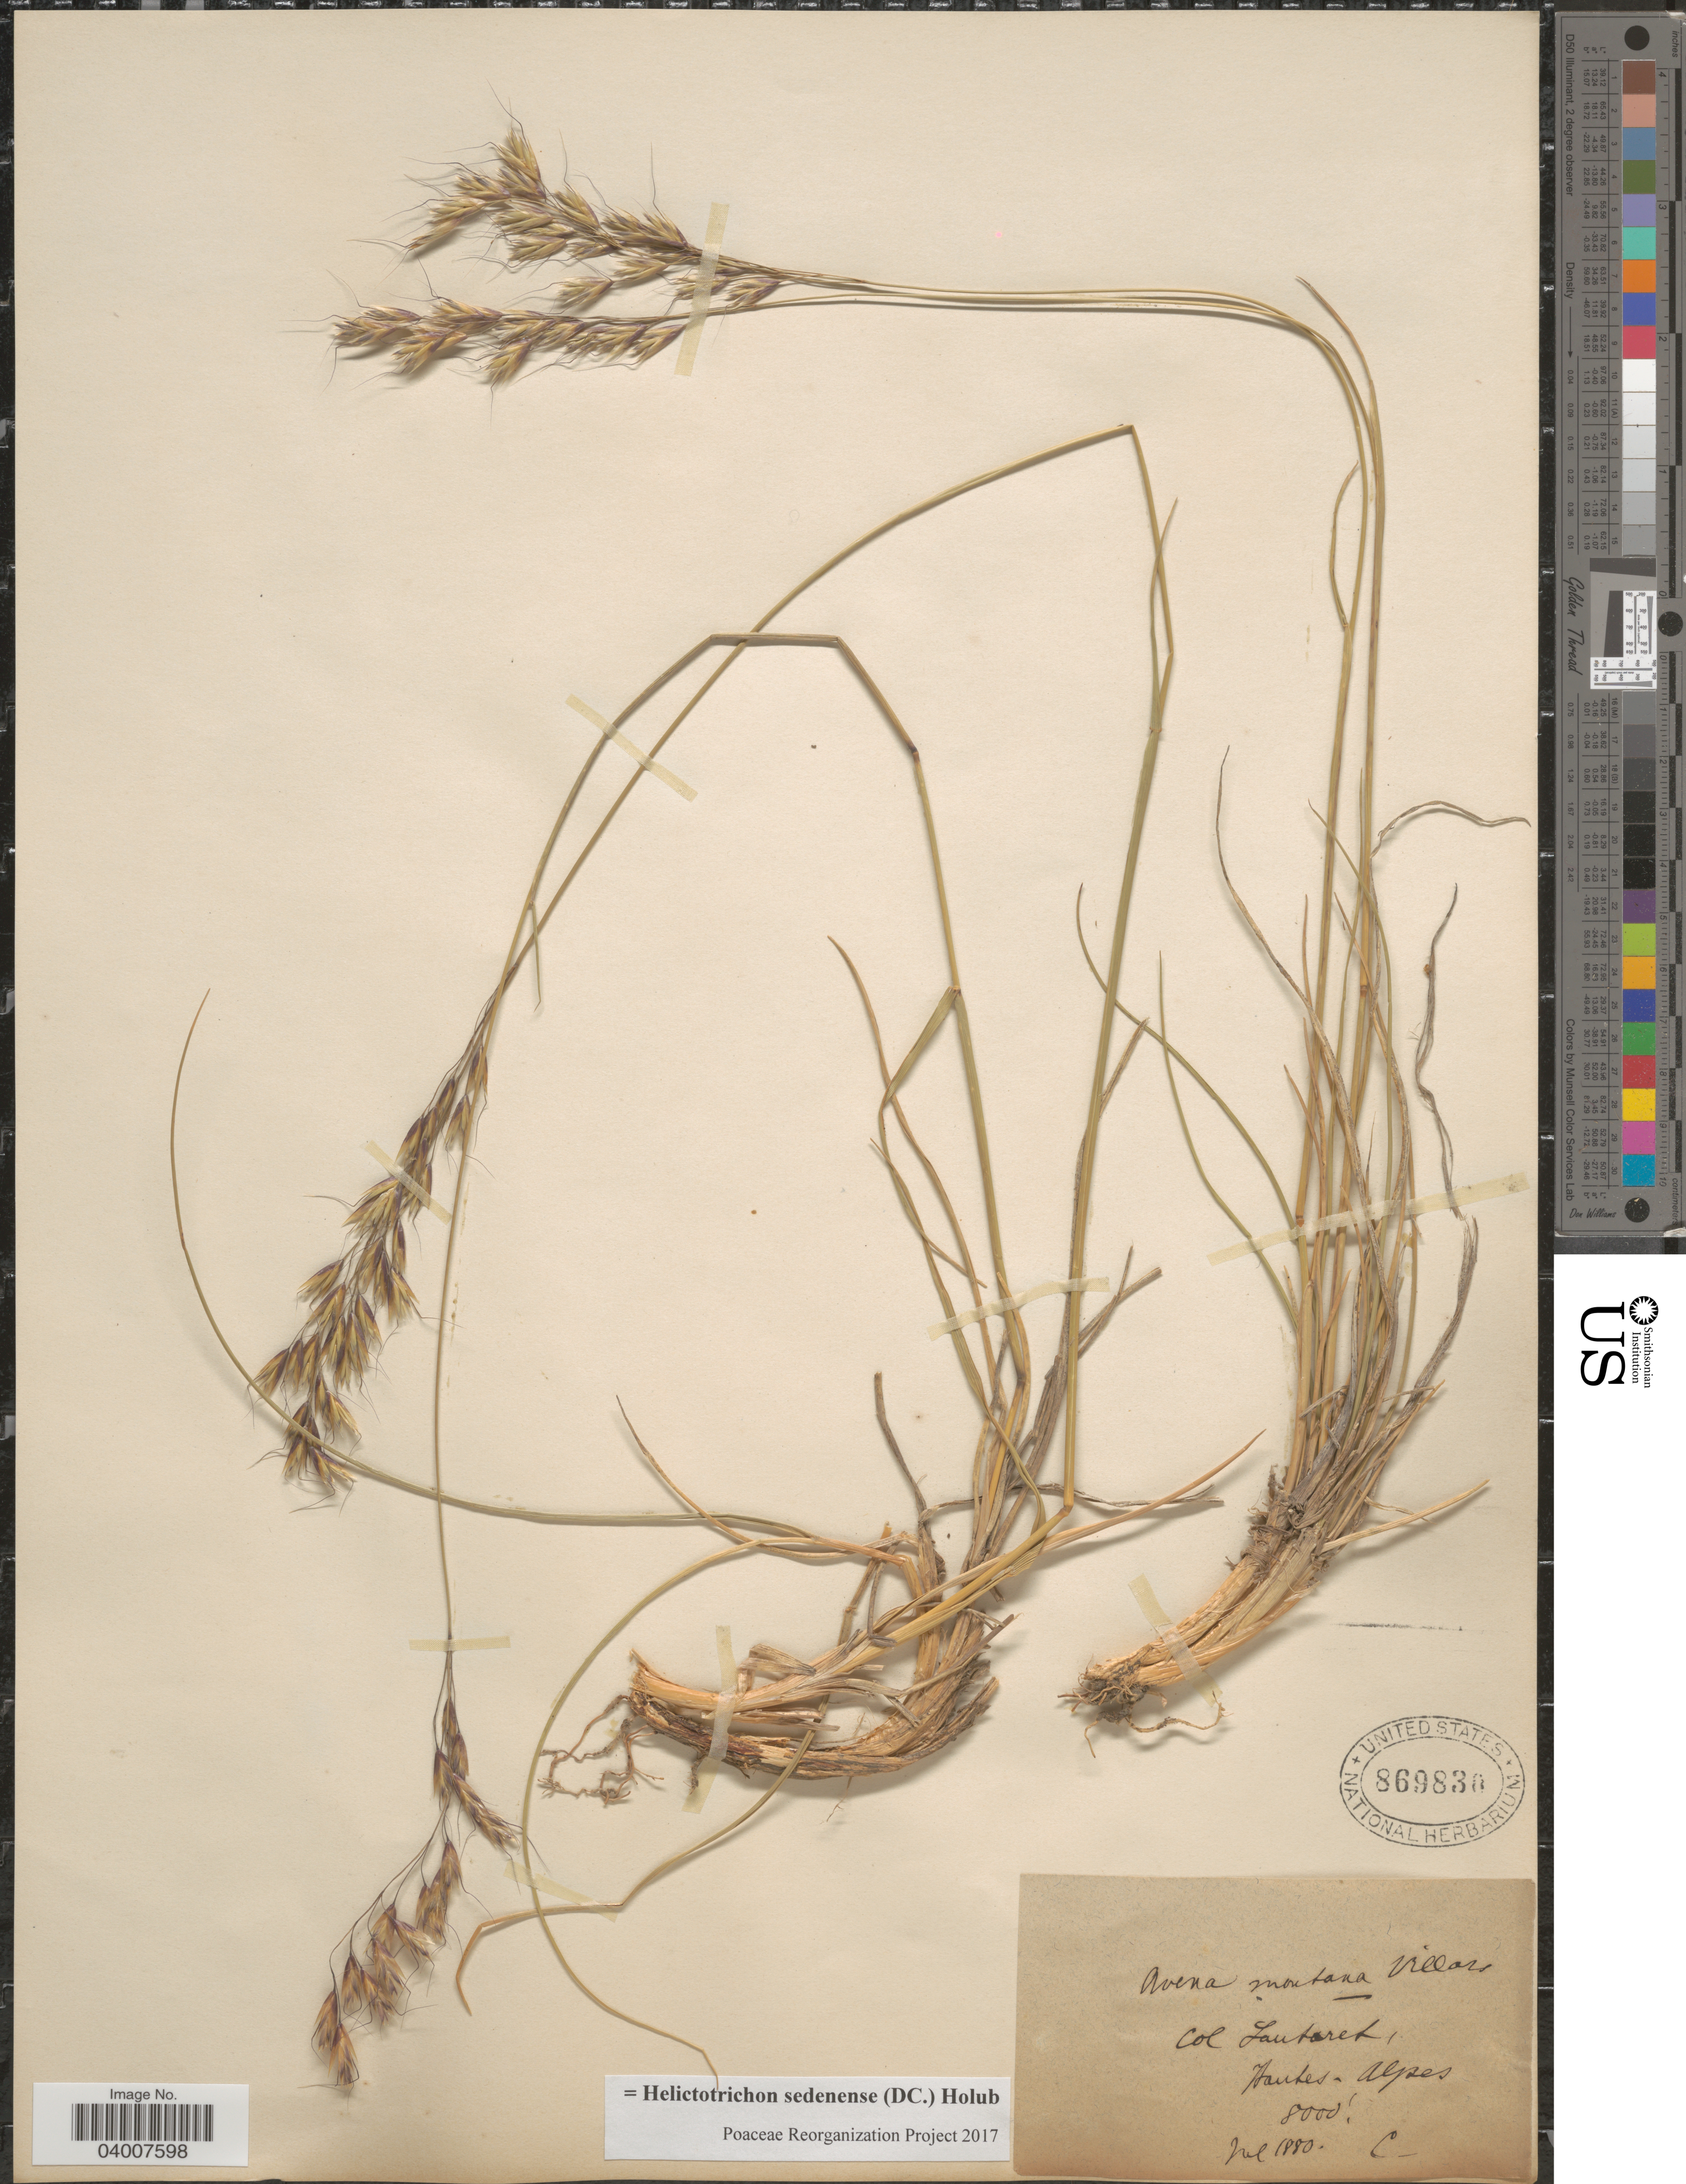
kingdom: Plantae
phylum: Tracheophyta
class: Liliopsida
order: Poales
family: Poaceae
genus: Helictotrichon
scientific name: Helictotrichon sedenense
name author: (DC.) Holub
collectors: Lautaret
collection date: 1880-07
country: France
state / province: Provence-Alpes-Côte d'Azur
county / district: Hautes-Alpes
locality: Hautes-Alpes.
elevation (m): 2438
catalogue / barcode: US 869830